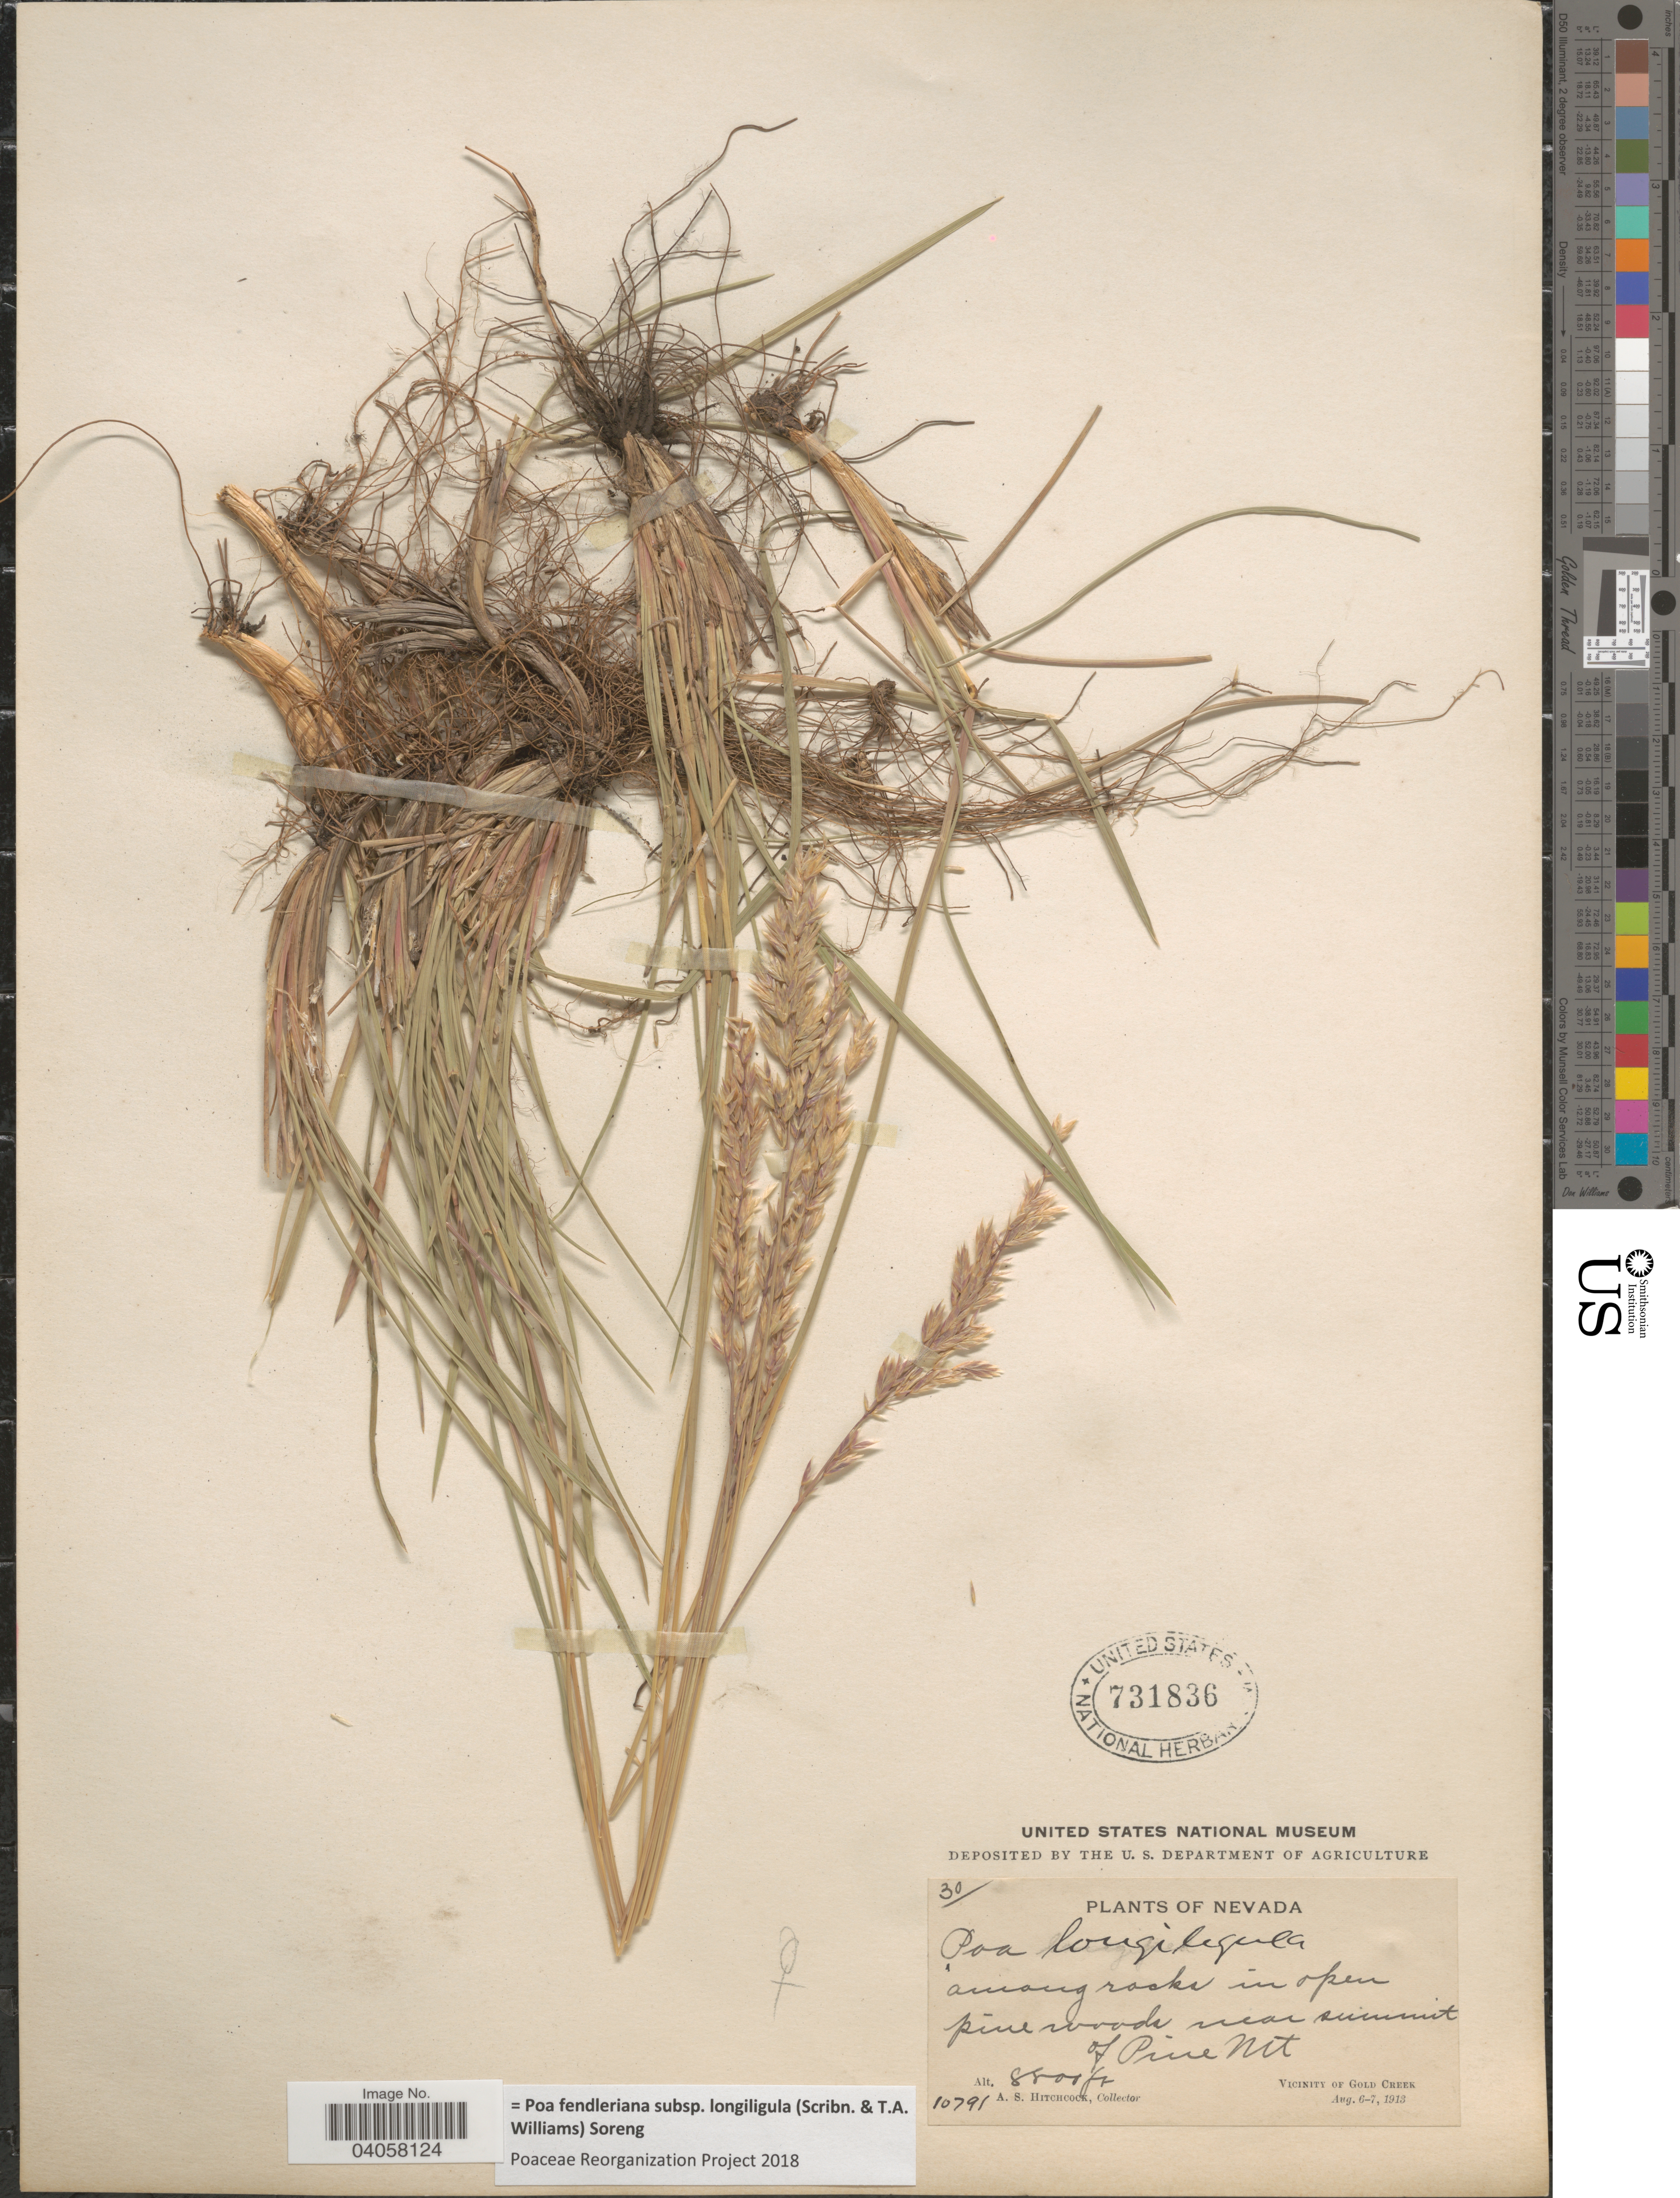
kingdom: Plantae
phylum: Tracheophyta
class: Liliopsida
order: Poales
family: Poaceae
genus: Poa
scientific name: Poa fendleriana subsp. longiligula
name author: (Scribn. & T.A. Williams) Soreng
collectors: A. S. Hitchcock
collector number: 10791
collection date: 1913-08-06/1913-08-07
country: United States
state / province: Nevada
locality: In open pine woods near summit of Pine Mt. Vicinity of Gold Creek.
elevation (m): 2682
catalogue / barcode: US 731836